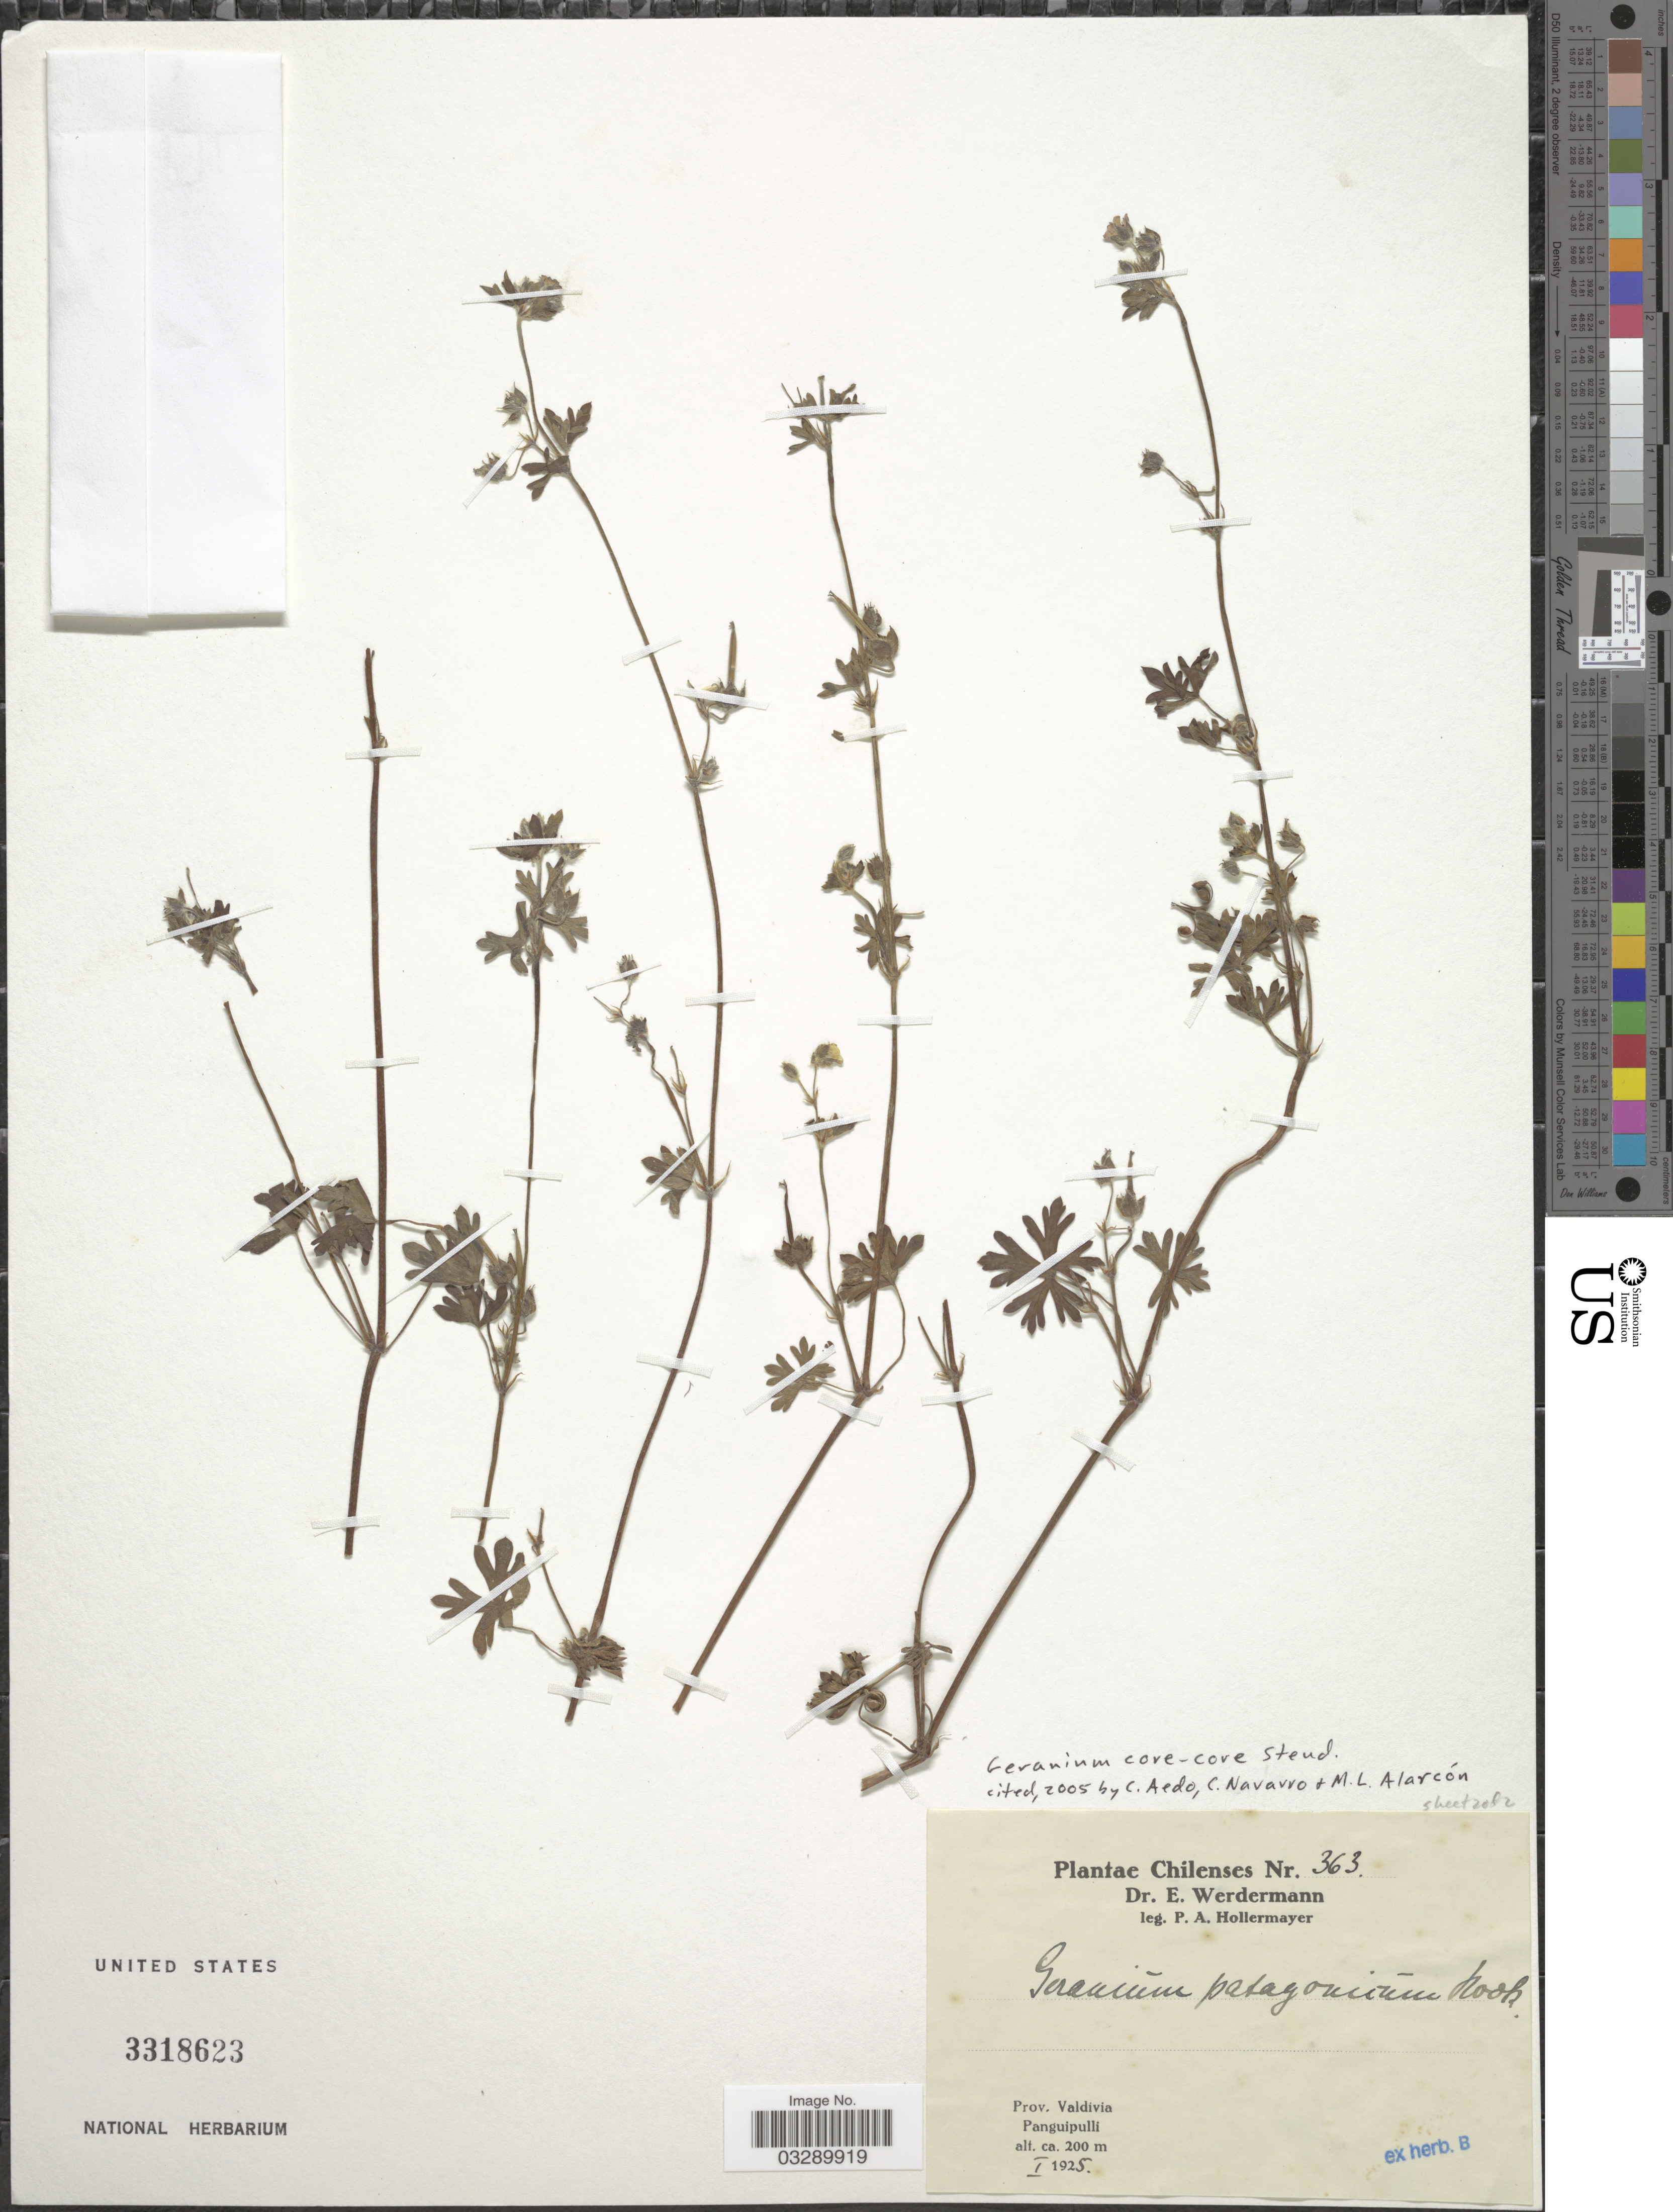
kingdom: Plantae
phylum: Tracheophyta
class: Magnoliopsida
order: Geraniales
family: Geraniaceae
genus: Geranium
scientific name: Geranium core-core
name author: Steud.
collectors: P. Hollermayer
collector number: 363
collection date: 1925-01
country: Chile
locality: Prov. Valdivia. Panguipulli.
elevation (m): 200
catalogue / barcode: US 3318623